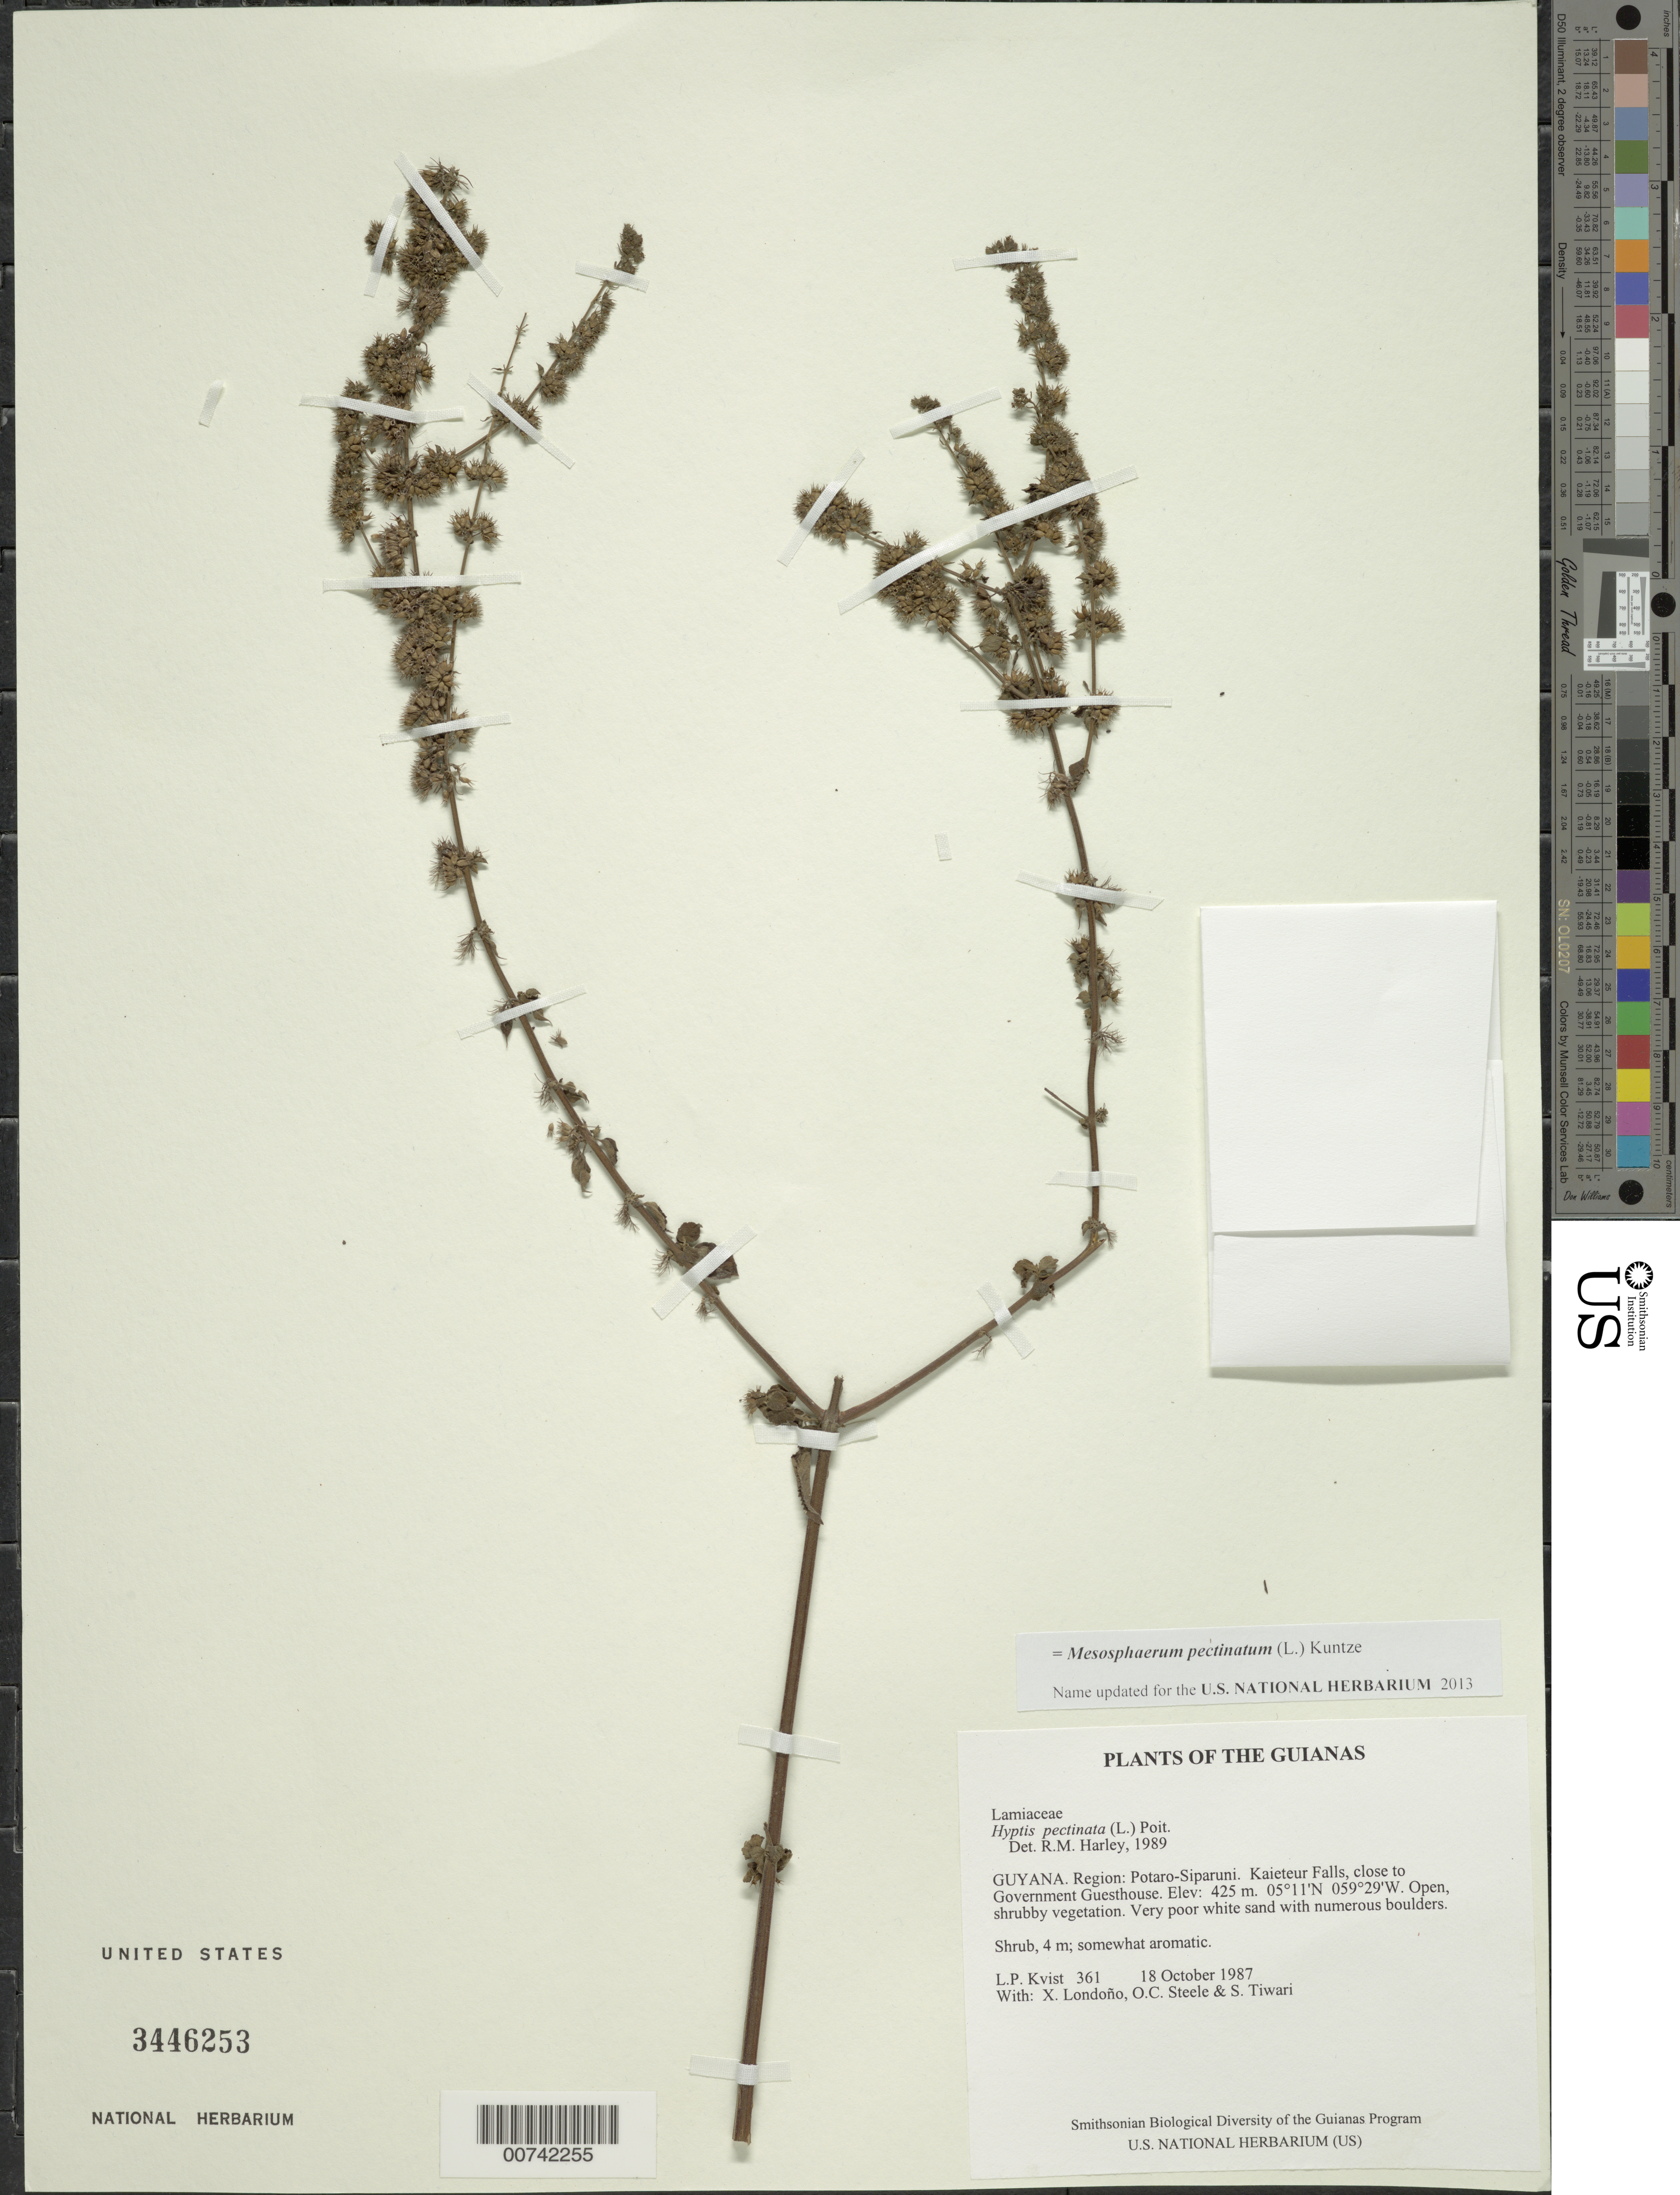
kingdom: Plantae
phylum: Tracheophyta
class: Magnoliopsida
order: Lamiales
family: Lamiaceae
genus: Hyptis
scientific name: Hyptis pectinata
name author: (L.) Poit.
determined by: Harley, R. M.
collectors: L. P. Kvist, X. Londoño, O. C. Steele & S. Tiwari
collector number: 361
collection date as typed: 18 October 1987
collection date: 1987-10-18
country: Guyana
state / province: Potaro-Siparuni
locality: Kaieteur Falls, close to Government Guesthouse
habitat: Open, shrubby vegetation. Very poor white sand with numerous boulders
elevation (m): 425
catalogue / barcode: US 3446253